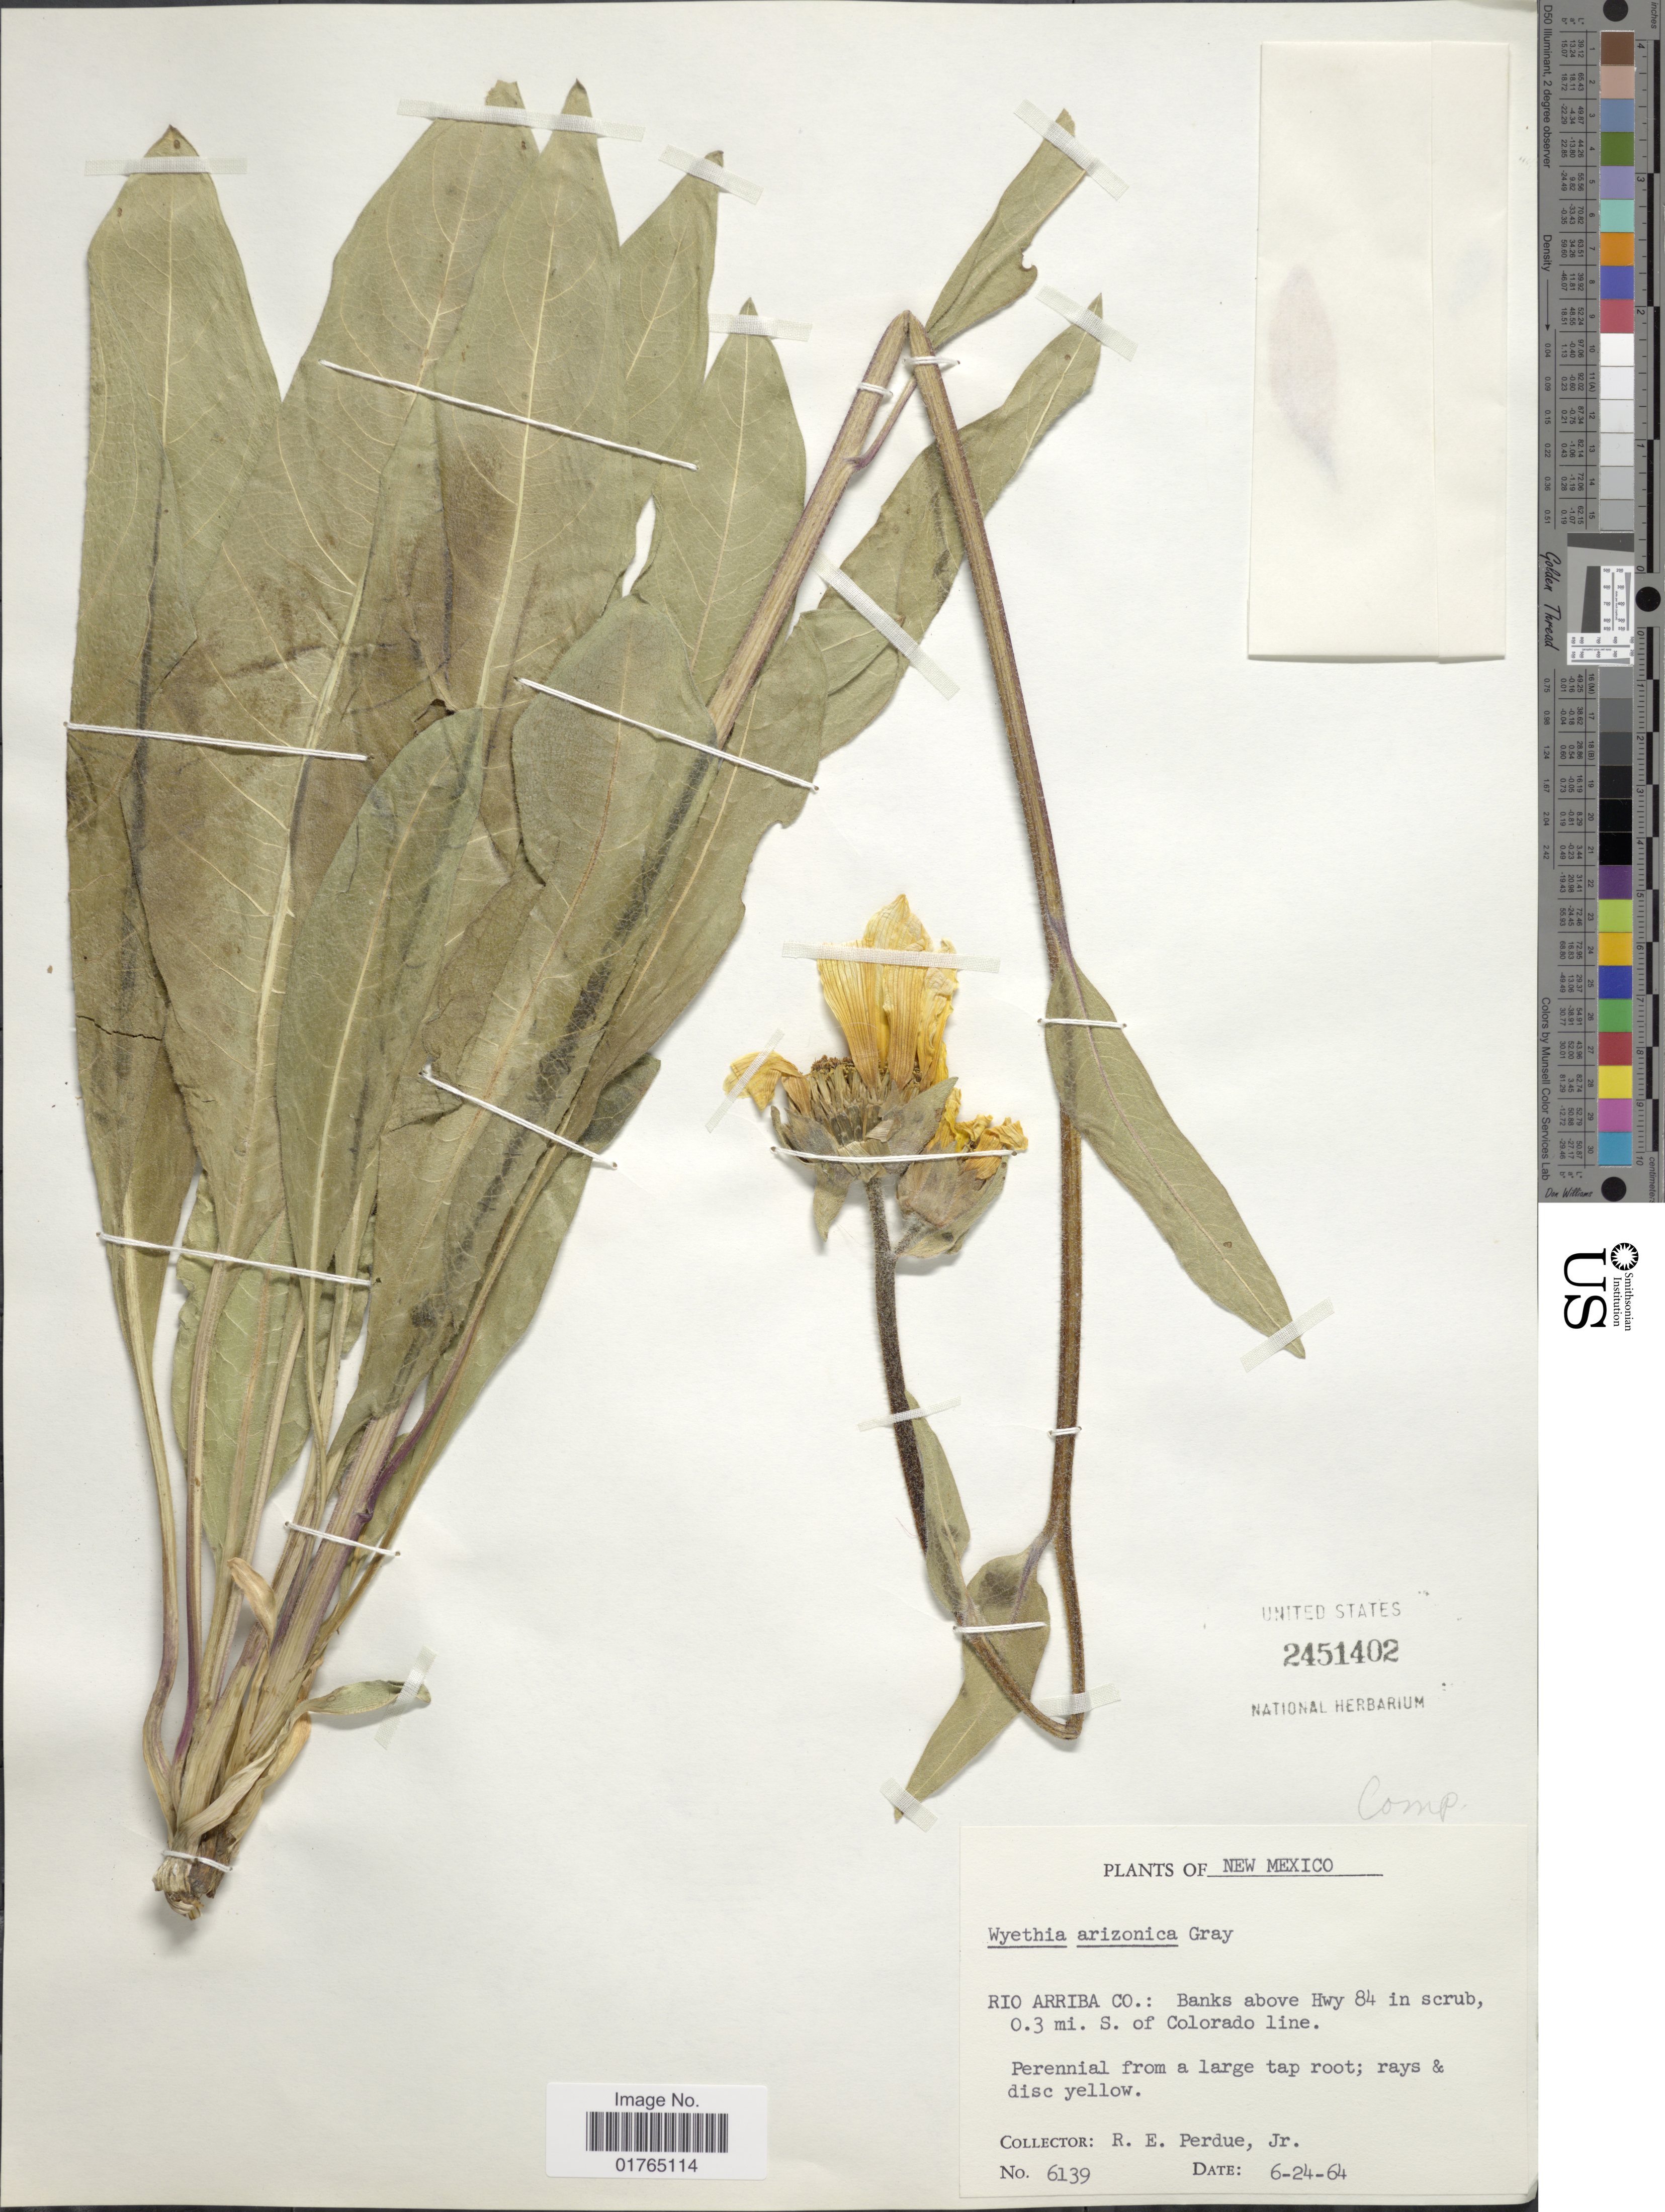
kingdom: Plantae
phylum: Tracheophyta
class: Magnoliopsida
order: Asterales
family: Asteraceae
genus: Wyethia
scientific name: Wyethia arizonica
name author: A. Gray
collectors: R. E. Perdue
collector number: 6139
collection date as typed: Transcribed d/m/y: 24/6/64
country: United States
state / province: New Mexico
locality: Rio Arriba Co., banks above Hwy 84, 0.3 mi S of Colorado line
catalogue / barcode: US 2451402